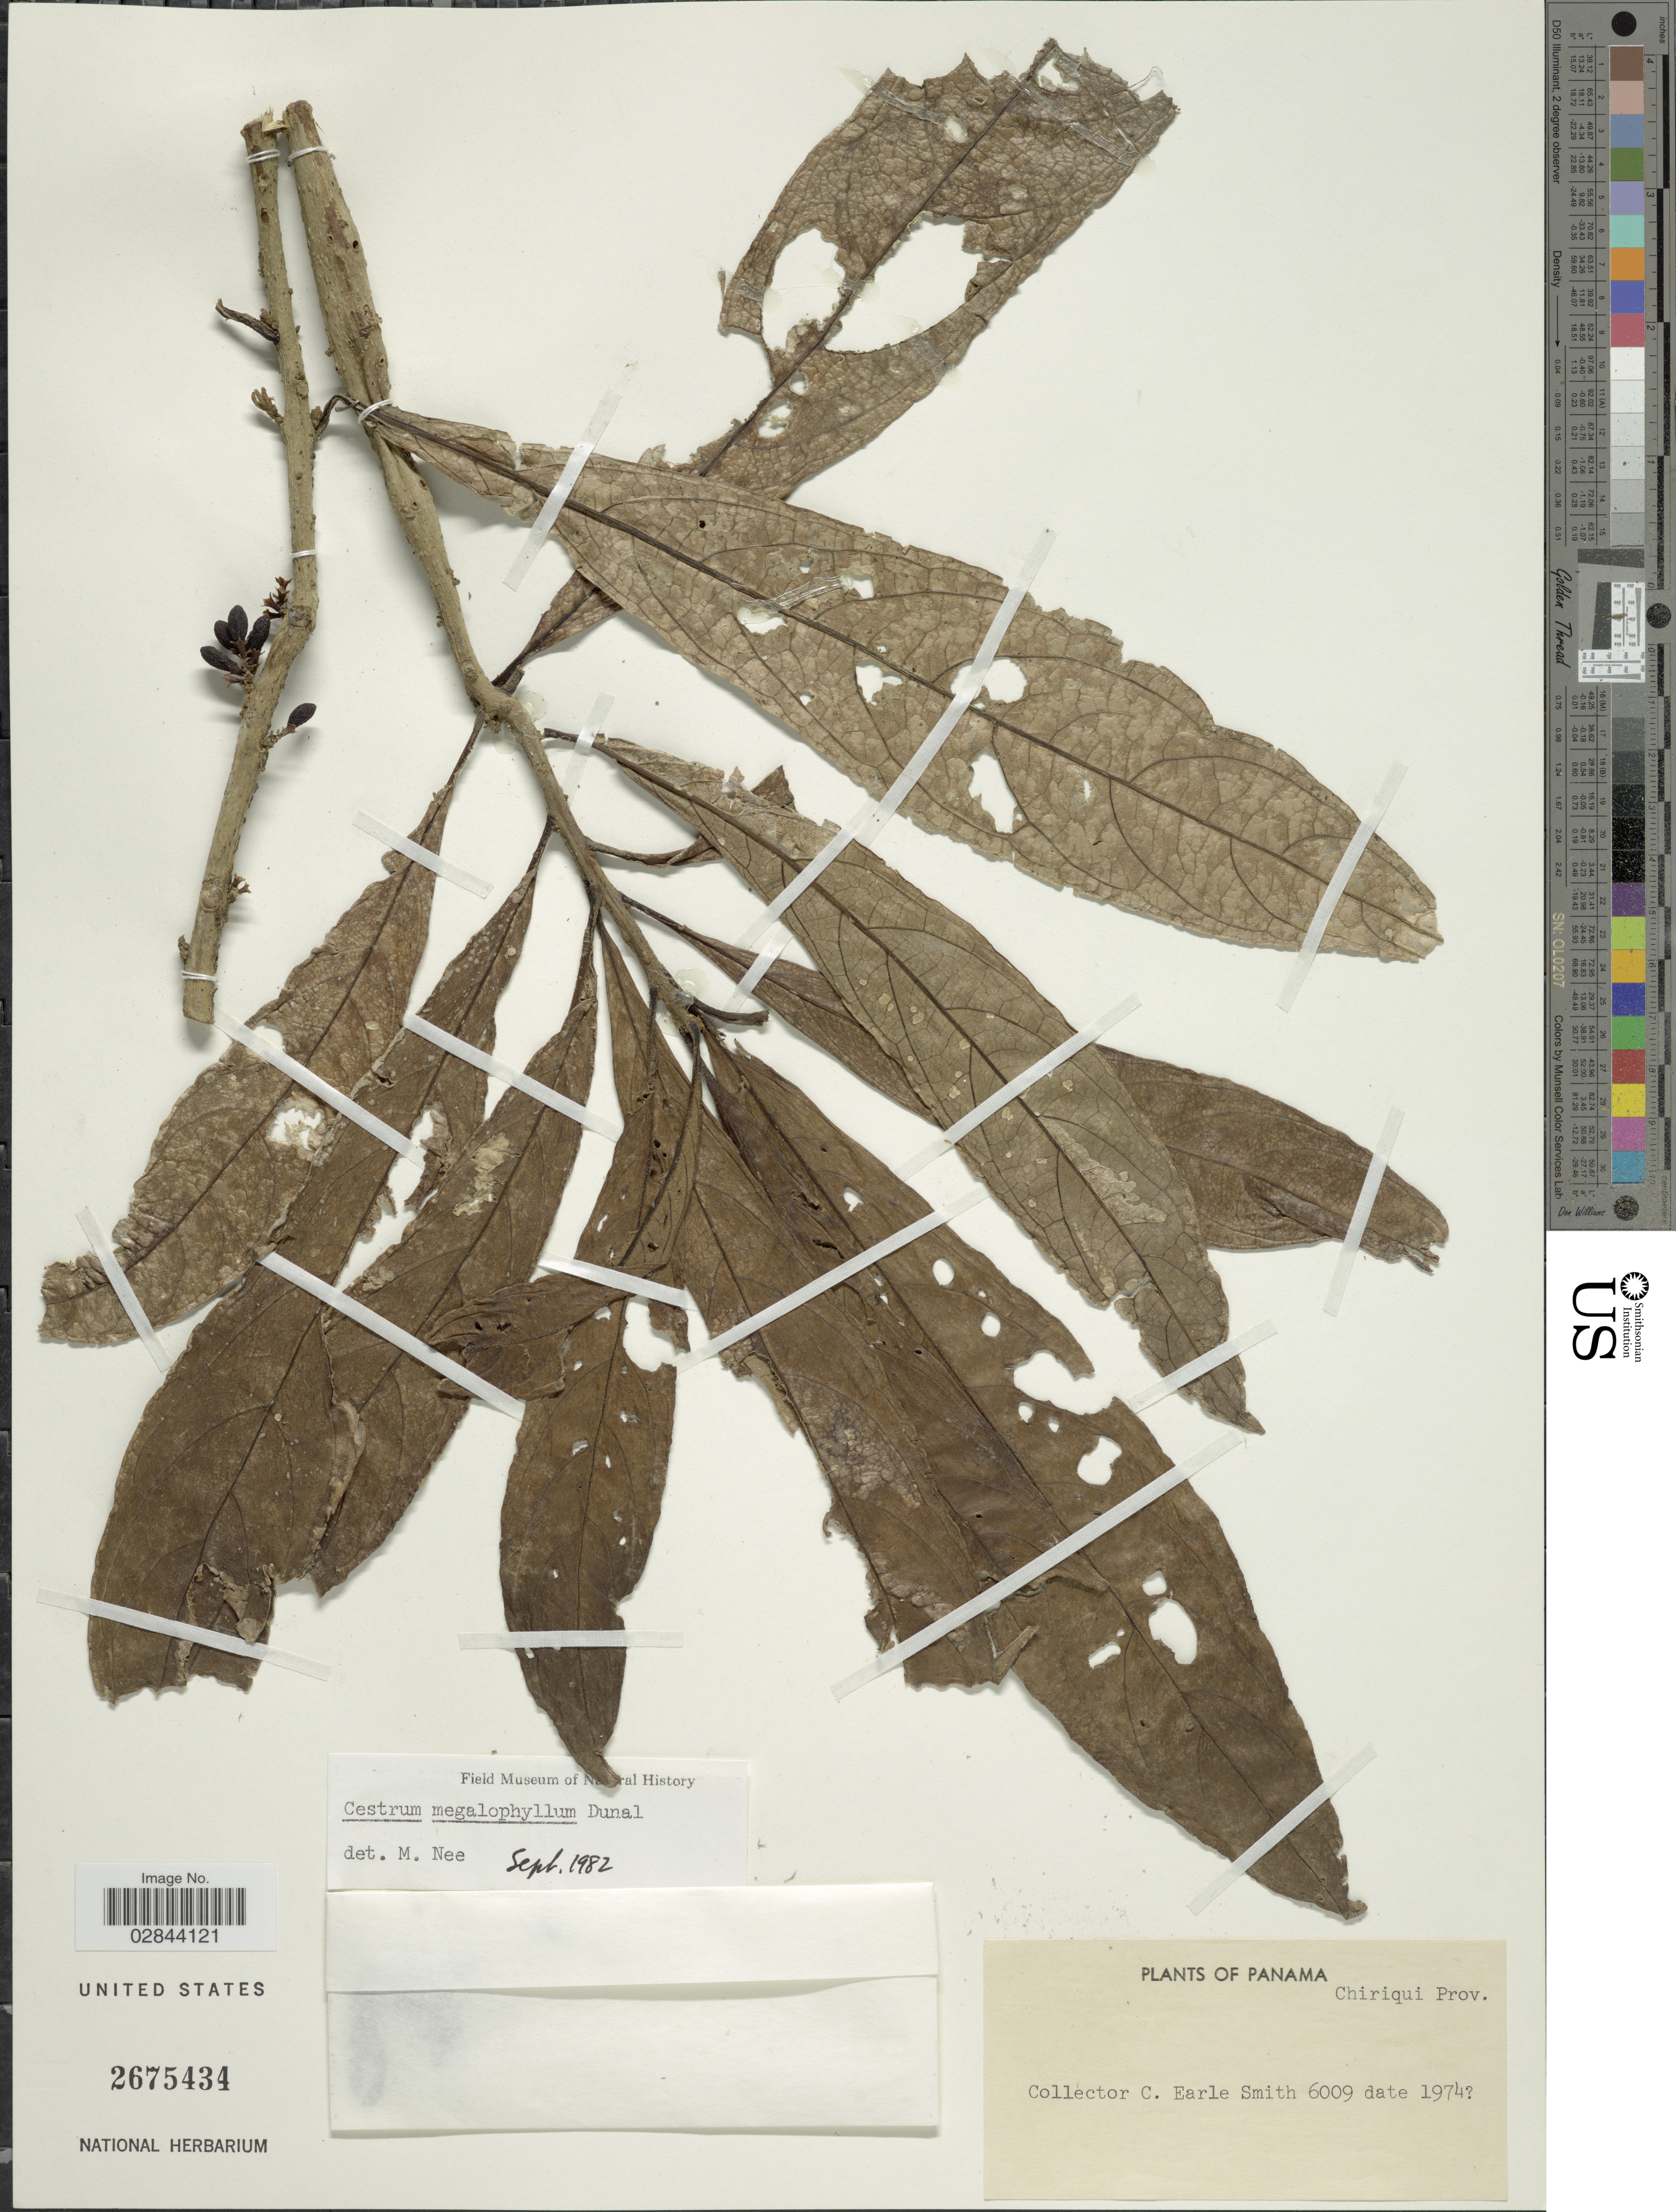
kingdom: Plantae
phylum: Tracheophyta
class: Magnoliopsida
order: Solanales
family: Solanaceae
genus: Cestrum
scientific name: Cestrum megalophyllum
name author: Dunal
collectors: C. E. Smith Jr.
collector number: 6009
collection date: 1974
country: Panama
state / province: Chiriqui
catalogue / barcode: US 2675434